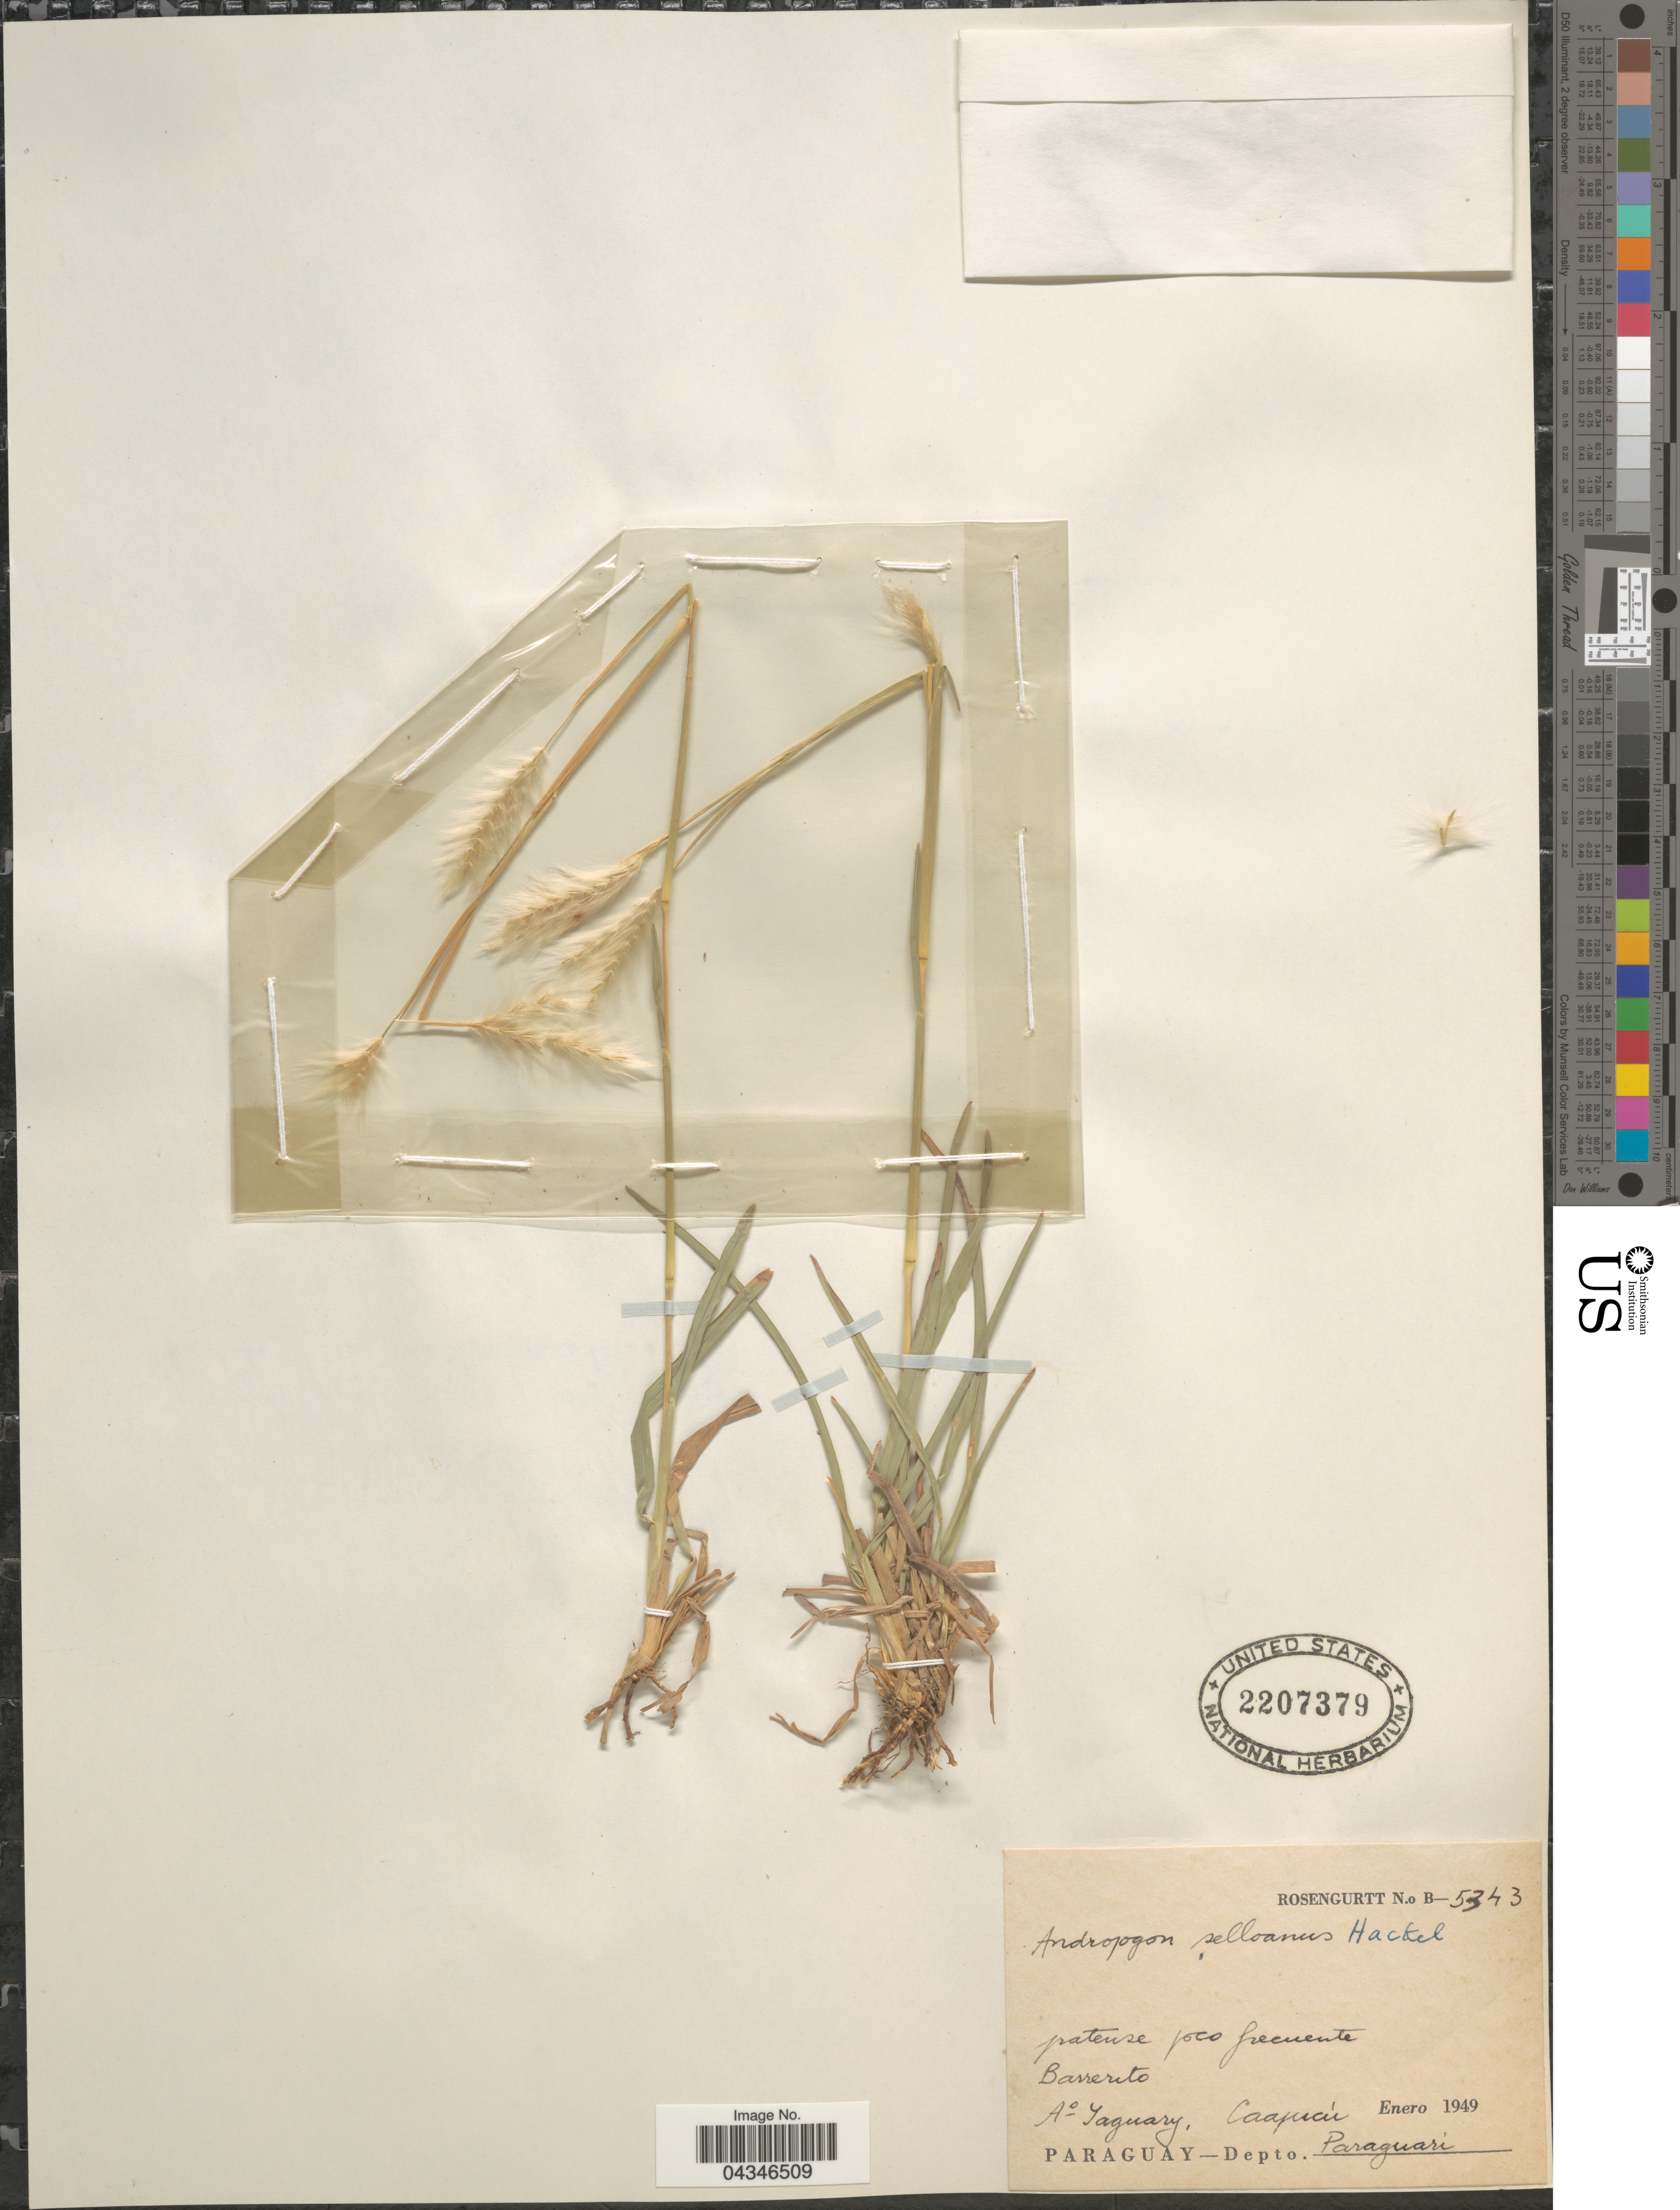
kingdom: Plantae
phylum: Tracheophyta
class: Liliopsida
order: Poales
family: Poaceae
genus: Andropogon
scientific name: Andropogon selloanus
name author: (Hack.) Hack.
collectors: Rosengurtt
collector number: B-5343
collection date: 1949-01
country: Paraguay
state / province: Paraguari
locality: Barrerito. Ao Jaguary, Caapucú. Depto. Paraguari.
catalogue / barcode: US 2207379